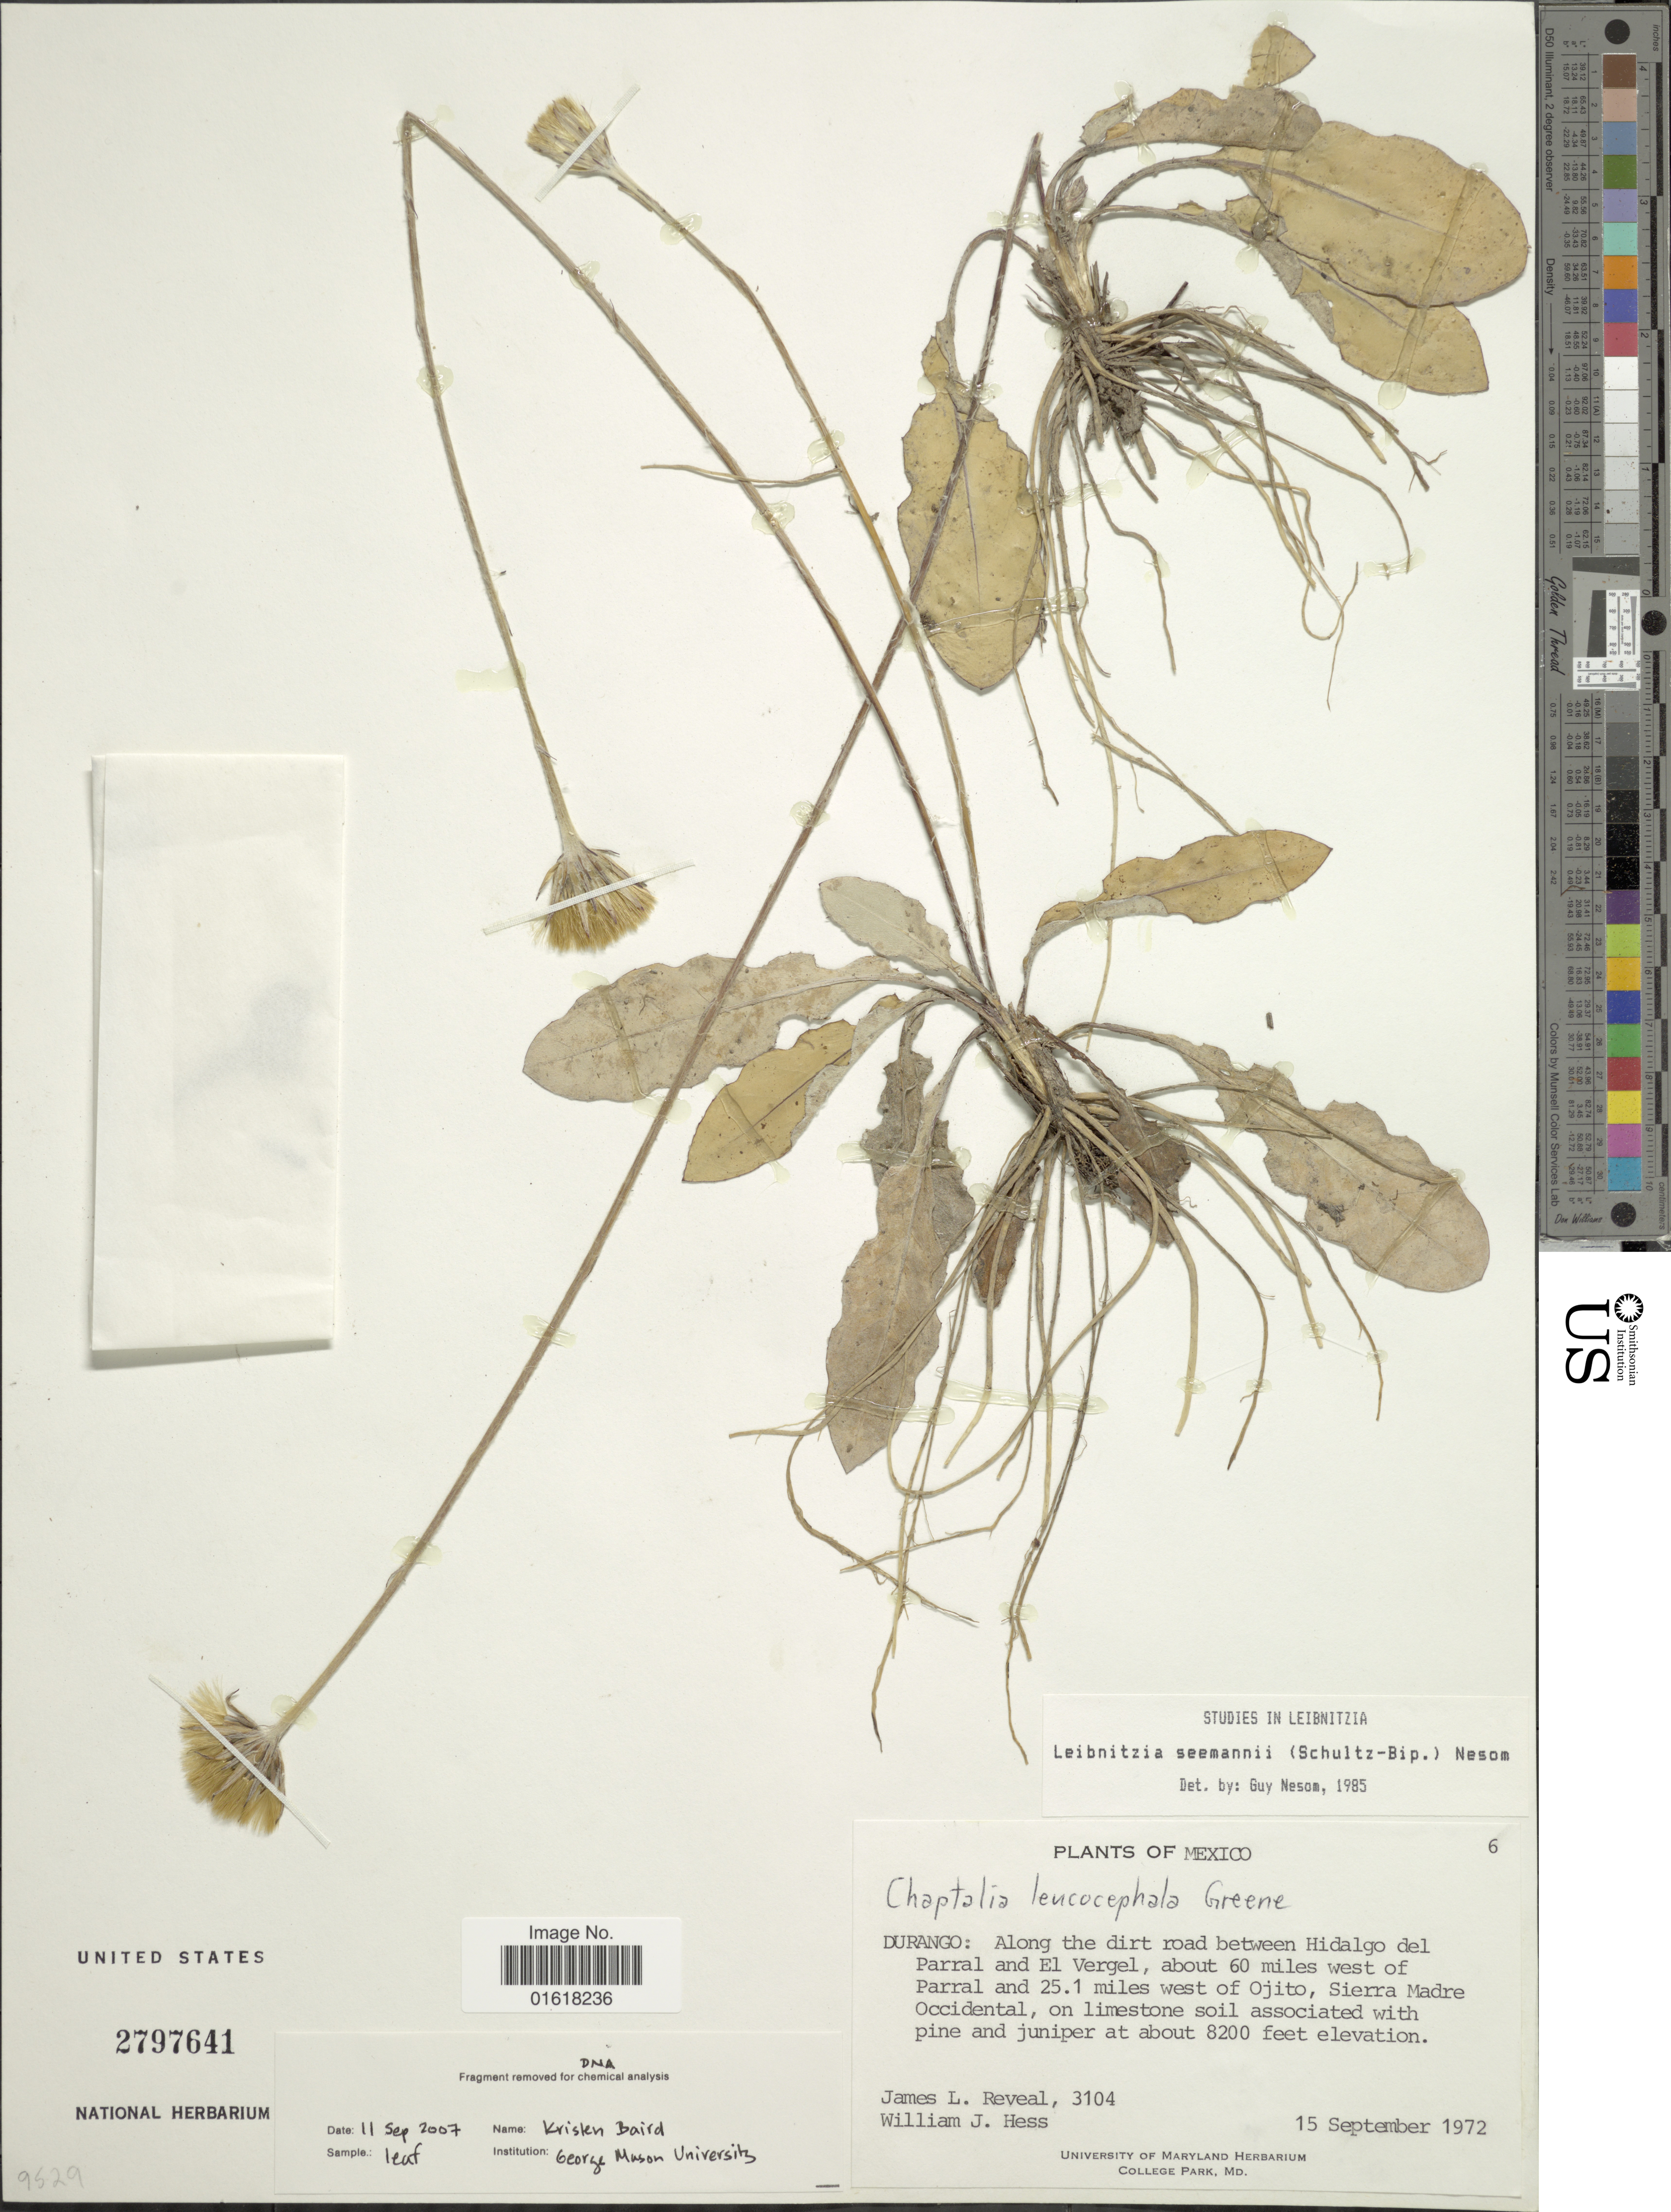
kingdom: Plantae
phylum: Tracheophyta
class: Magnoliopsida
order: Asterales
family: Asteraceae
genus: Leibnitzia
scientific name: Leibnitzia lyrata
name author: (Sch. Bip.) G.L. Nesom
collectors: J. L. Reveal & W. Hess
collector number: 3104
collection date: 1972-09-15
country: Mexico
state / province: Durango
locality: Along the dirt road between Hidalgo del Parral and El Vergel, about 60 miles west of Parral and 25.1 miles west of Ojito, Sierra Madre Occidental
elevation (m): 2499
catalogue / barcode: US 2797641